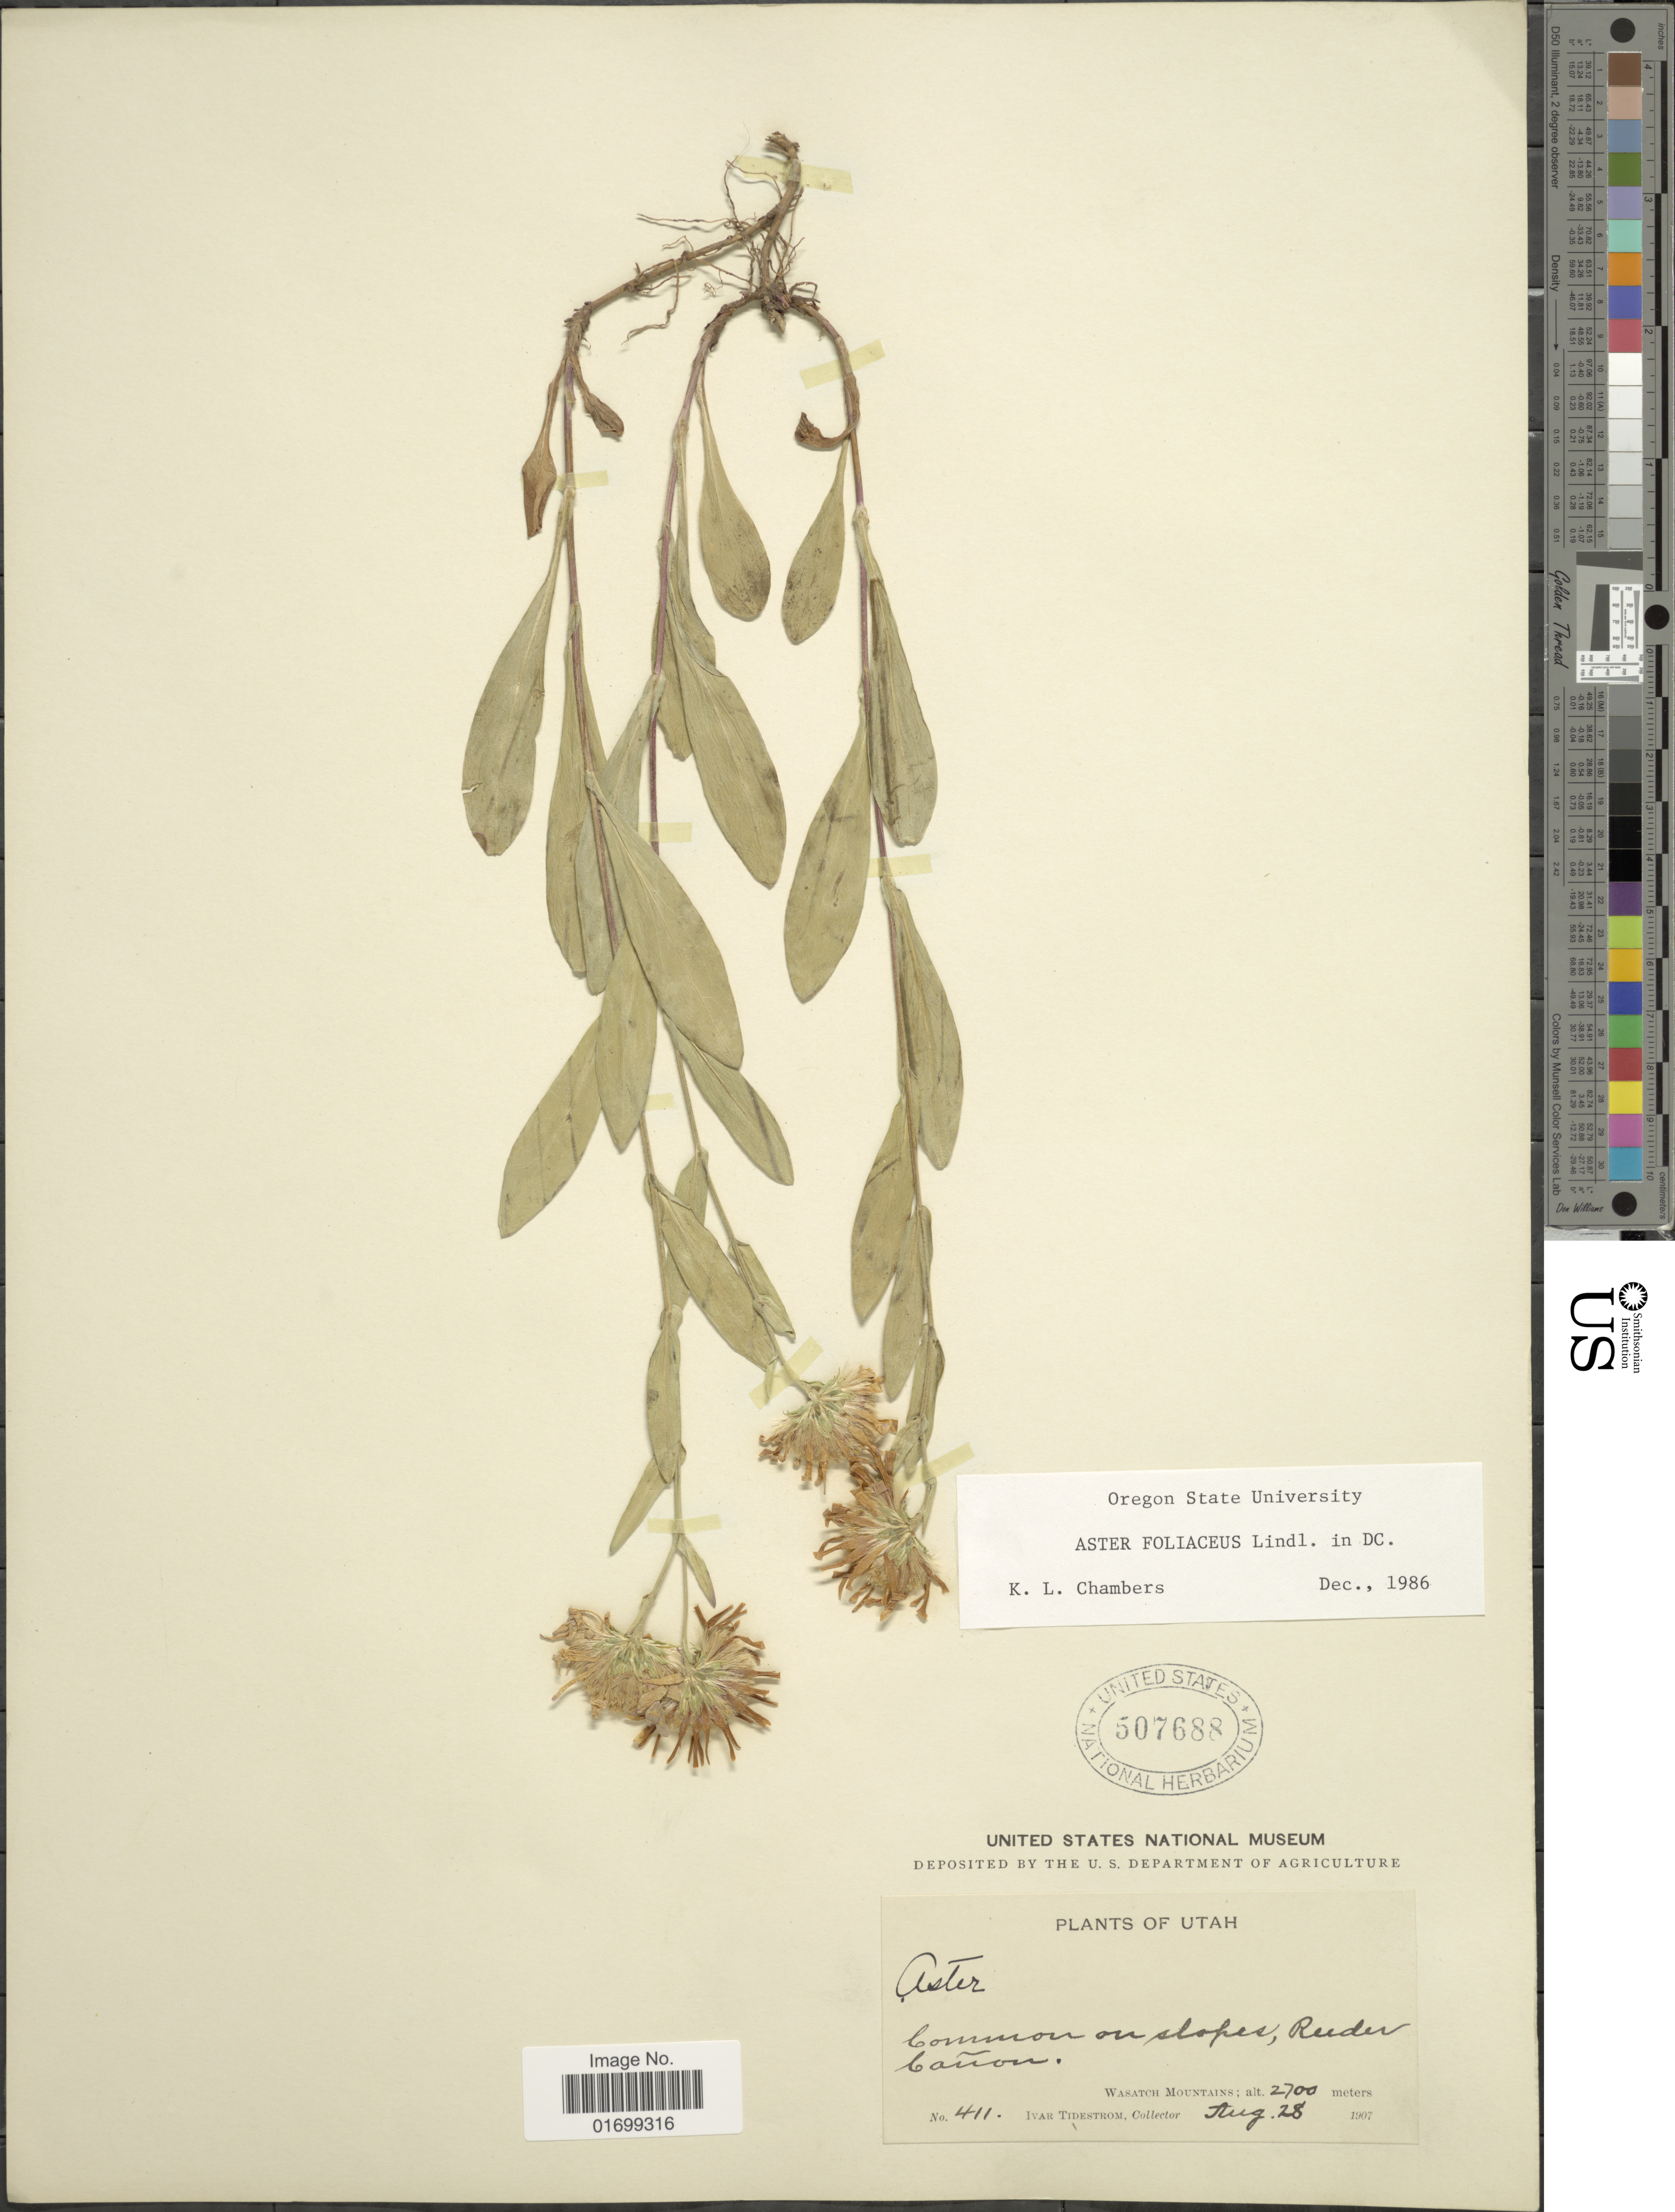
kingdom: Plantae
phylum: Tracheophyta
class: Magnoliopsida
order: Asterales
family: Asteraceae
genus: Symphyotrichum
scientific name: Symphyotrichum foliaceum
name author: (Lindl. ex DC.) G.L. Nesom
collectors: I. F. Tidestrom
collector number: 411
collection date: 1907-08-28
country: United States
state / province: Utah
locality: Common on slopes, Reeder Cañon, Wasatch Mountains.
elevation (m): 2700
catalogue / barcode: US 507688